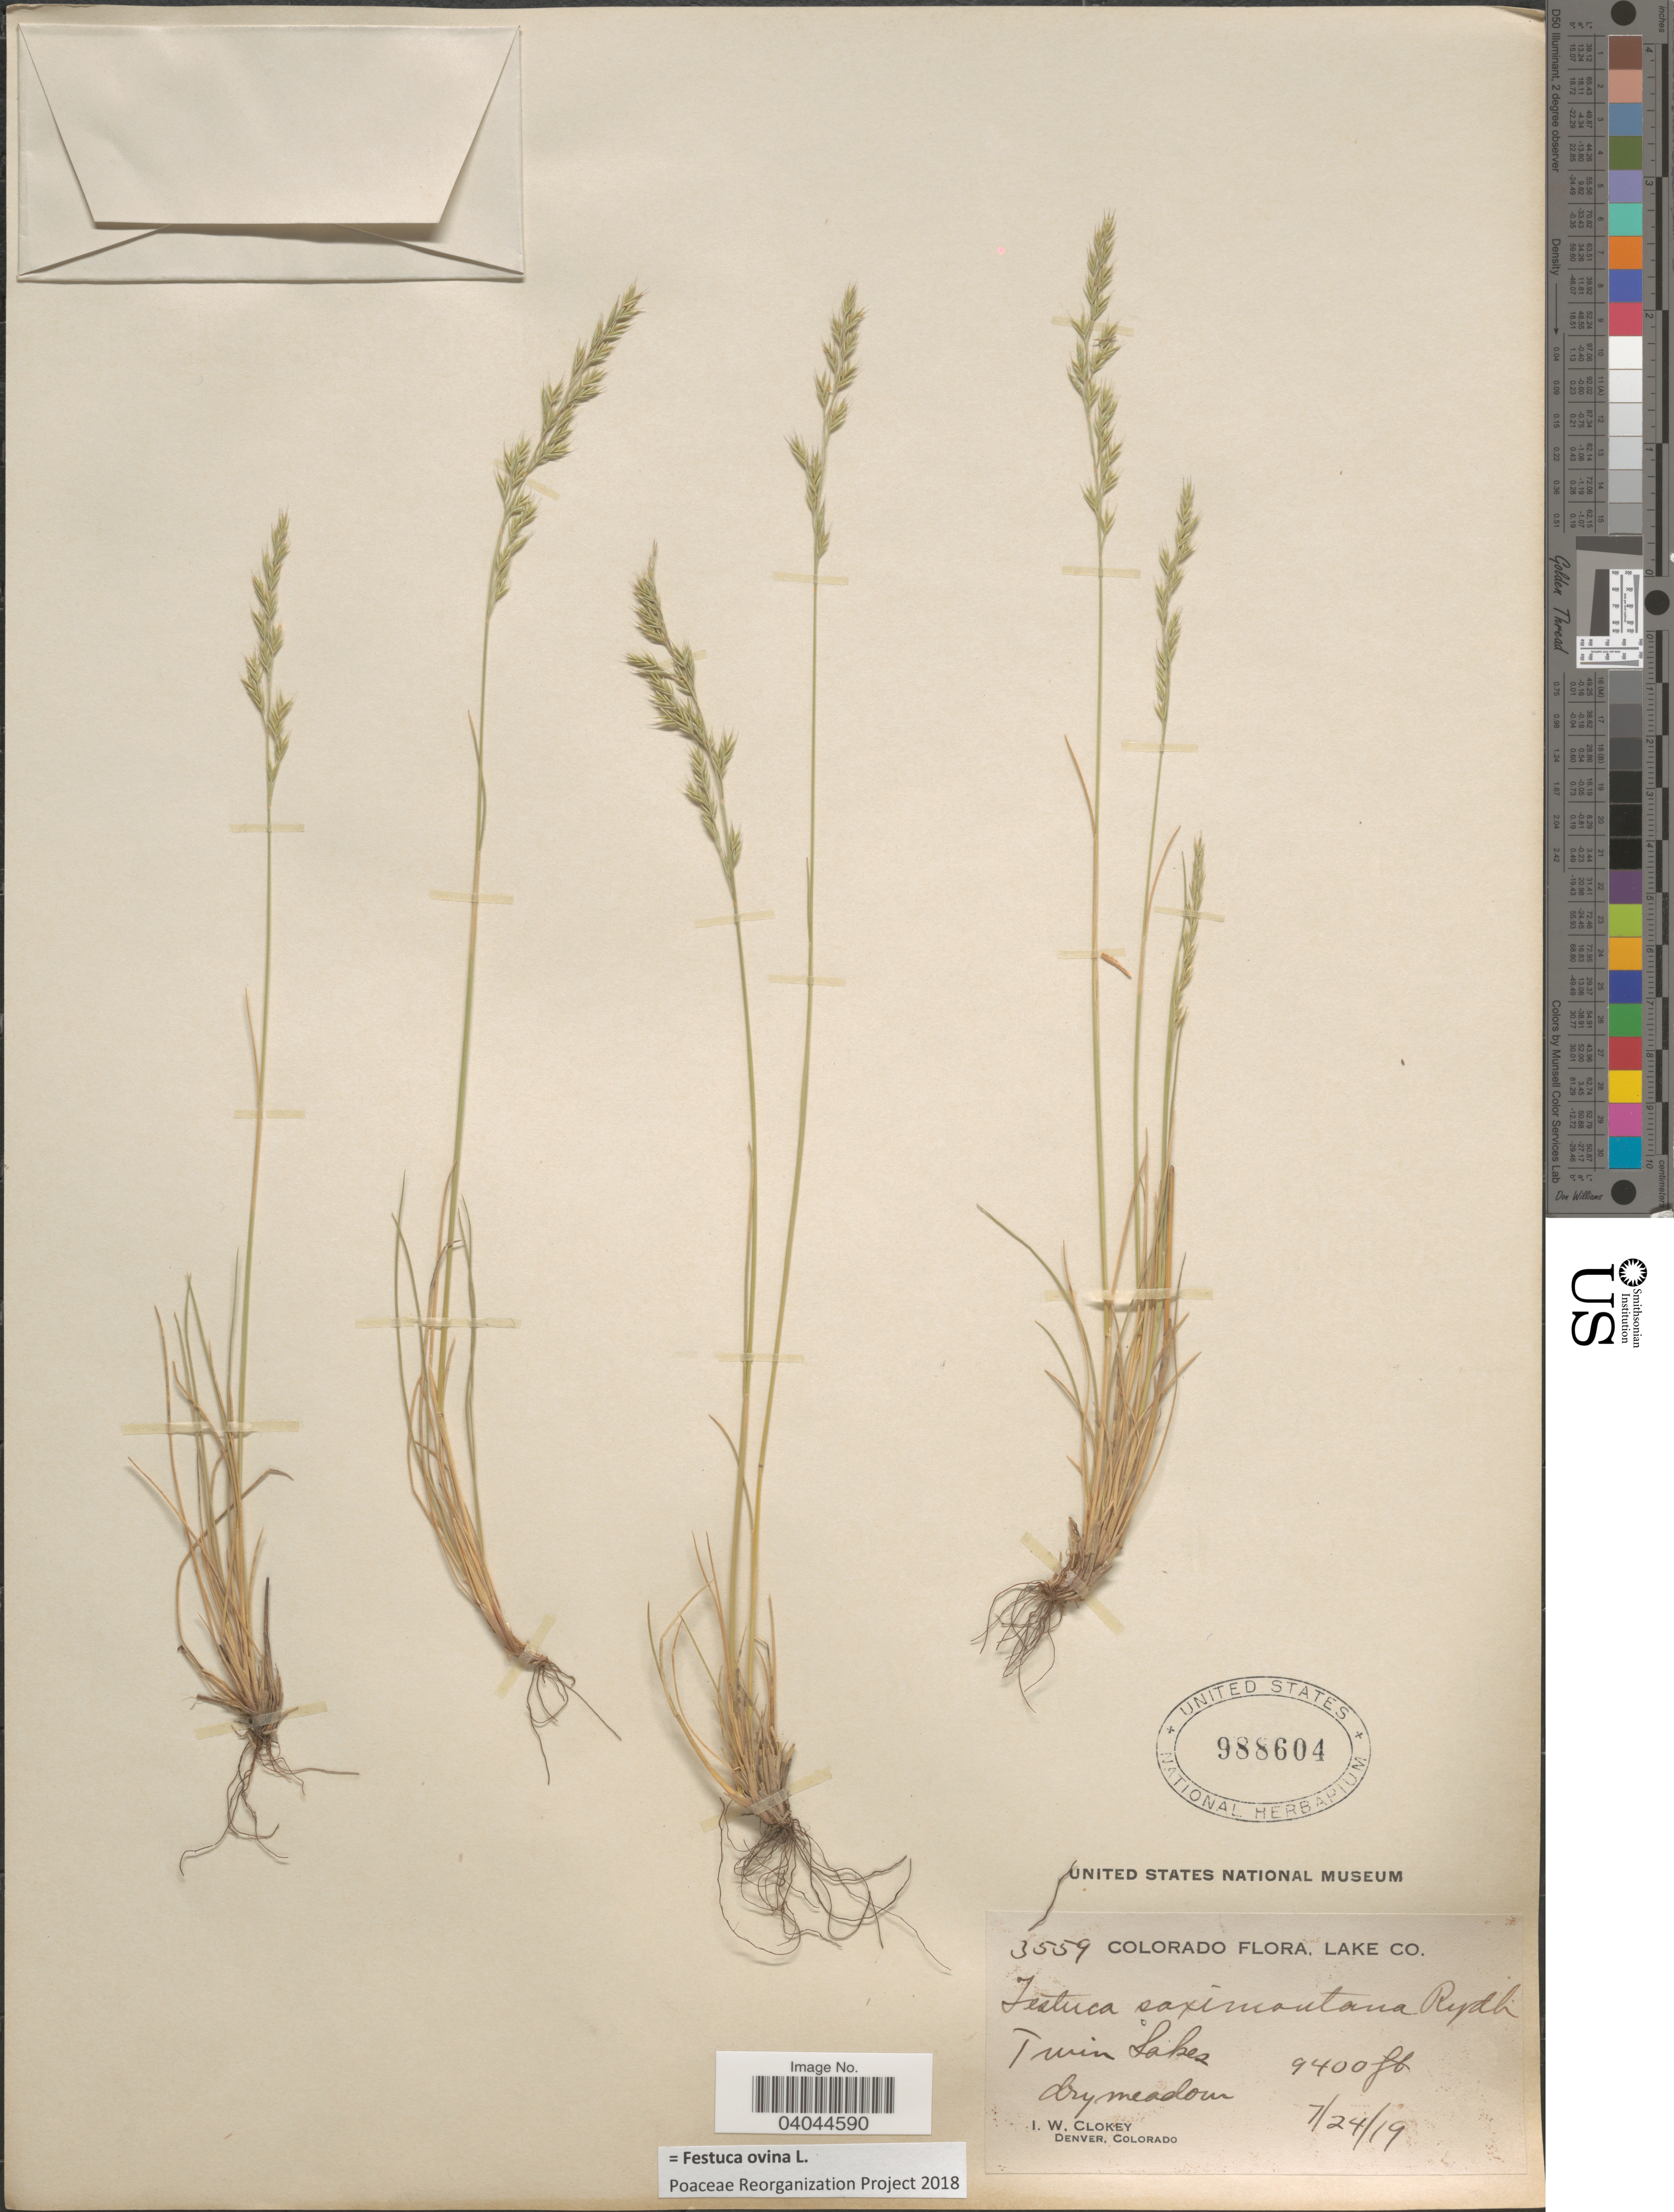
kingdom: Plantae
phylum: Tracheophyta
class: Liliopsida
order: Poales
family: Poaceae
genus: Festuca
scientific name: Festuca ovina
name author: L.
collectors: I. W. Clokey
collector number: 3559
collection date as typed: Transcribed d/m/y: 24/7/19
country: United States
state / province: Colorado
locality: Lake Co. Twin Lakes.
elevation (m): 2865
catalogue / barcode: US 988604